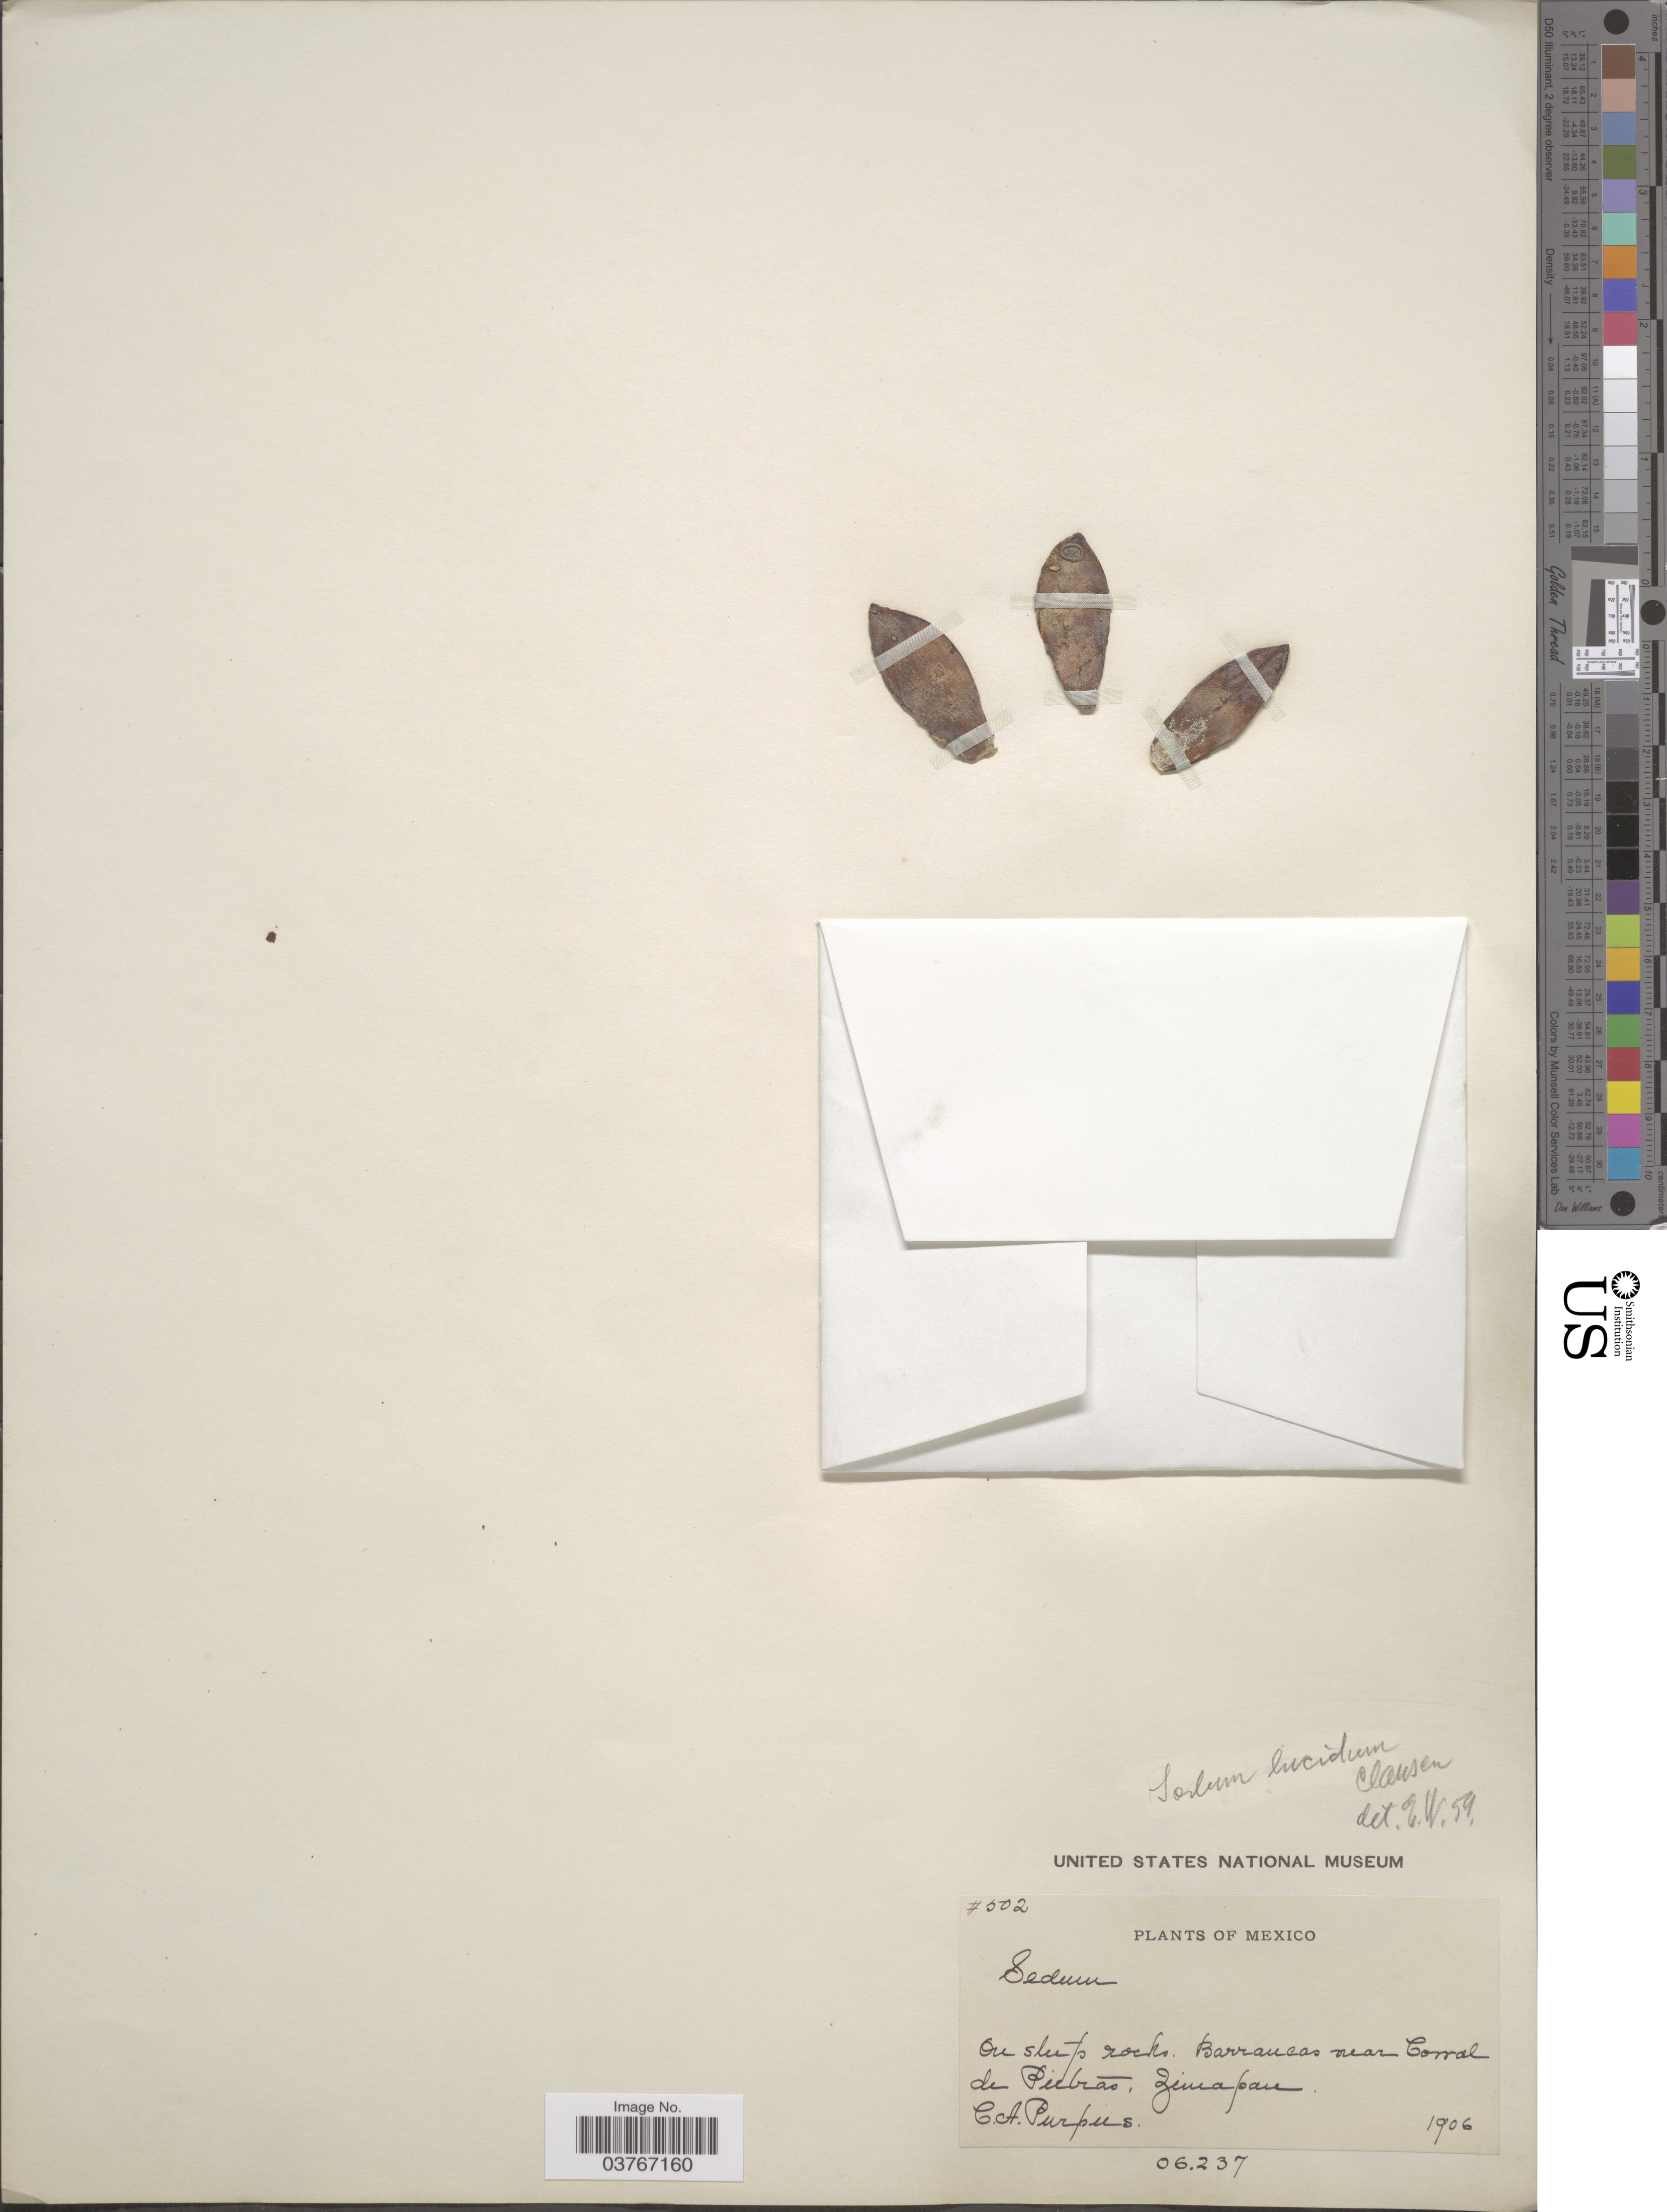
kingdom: Plantae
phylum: Tracheophyta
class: Magnoliopsida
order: Saxifragales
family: Crassulaceae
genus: Sedum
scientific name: Sedum lucidum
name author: R.T. Clausen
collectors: C. A. Purpus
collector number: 502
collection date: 1906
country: Mexico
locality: On steep rocks. Barrancas near Corral de Piedras, Zimapan.